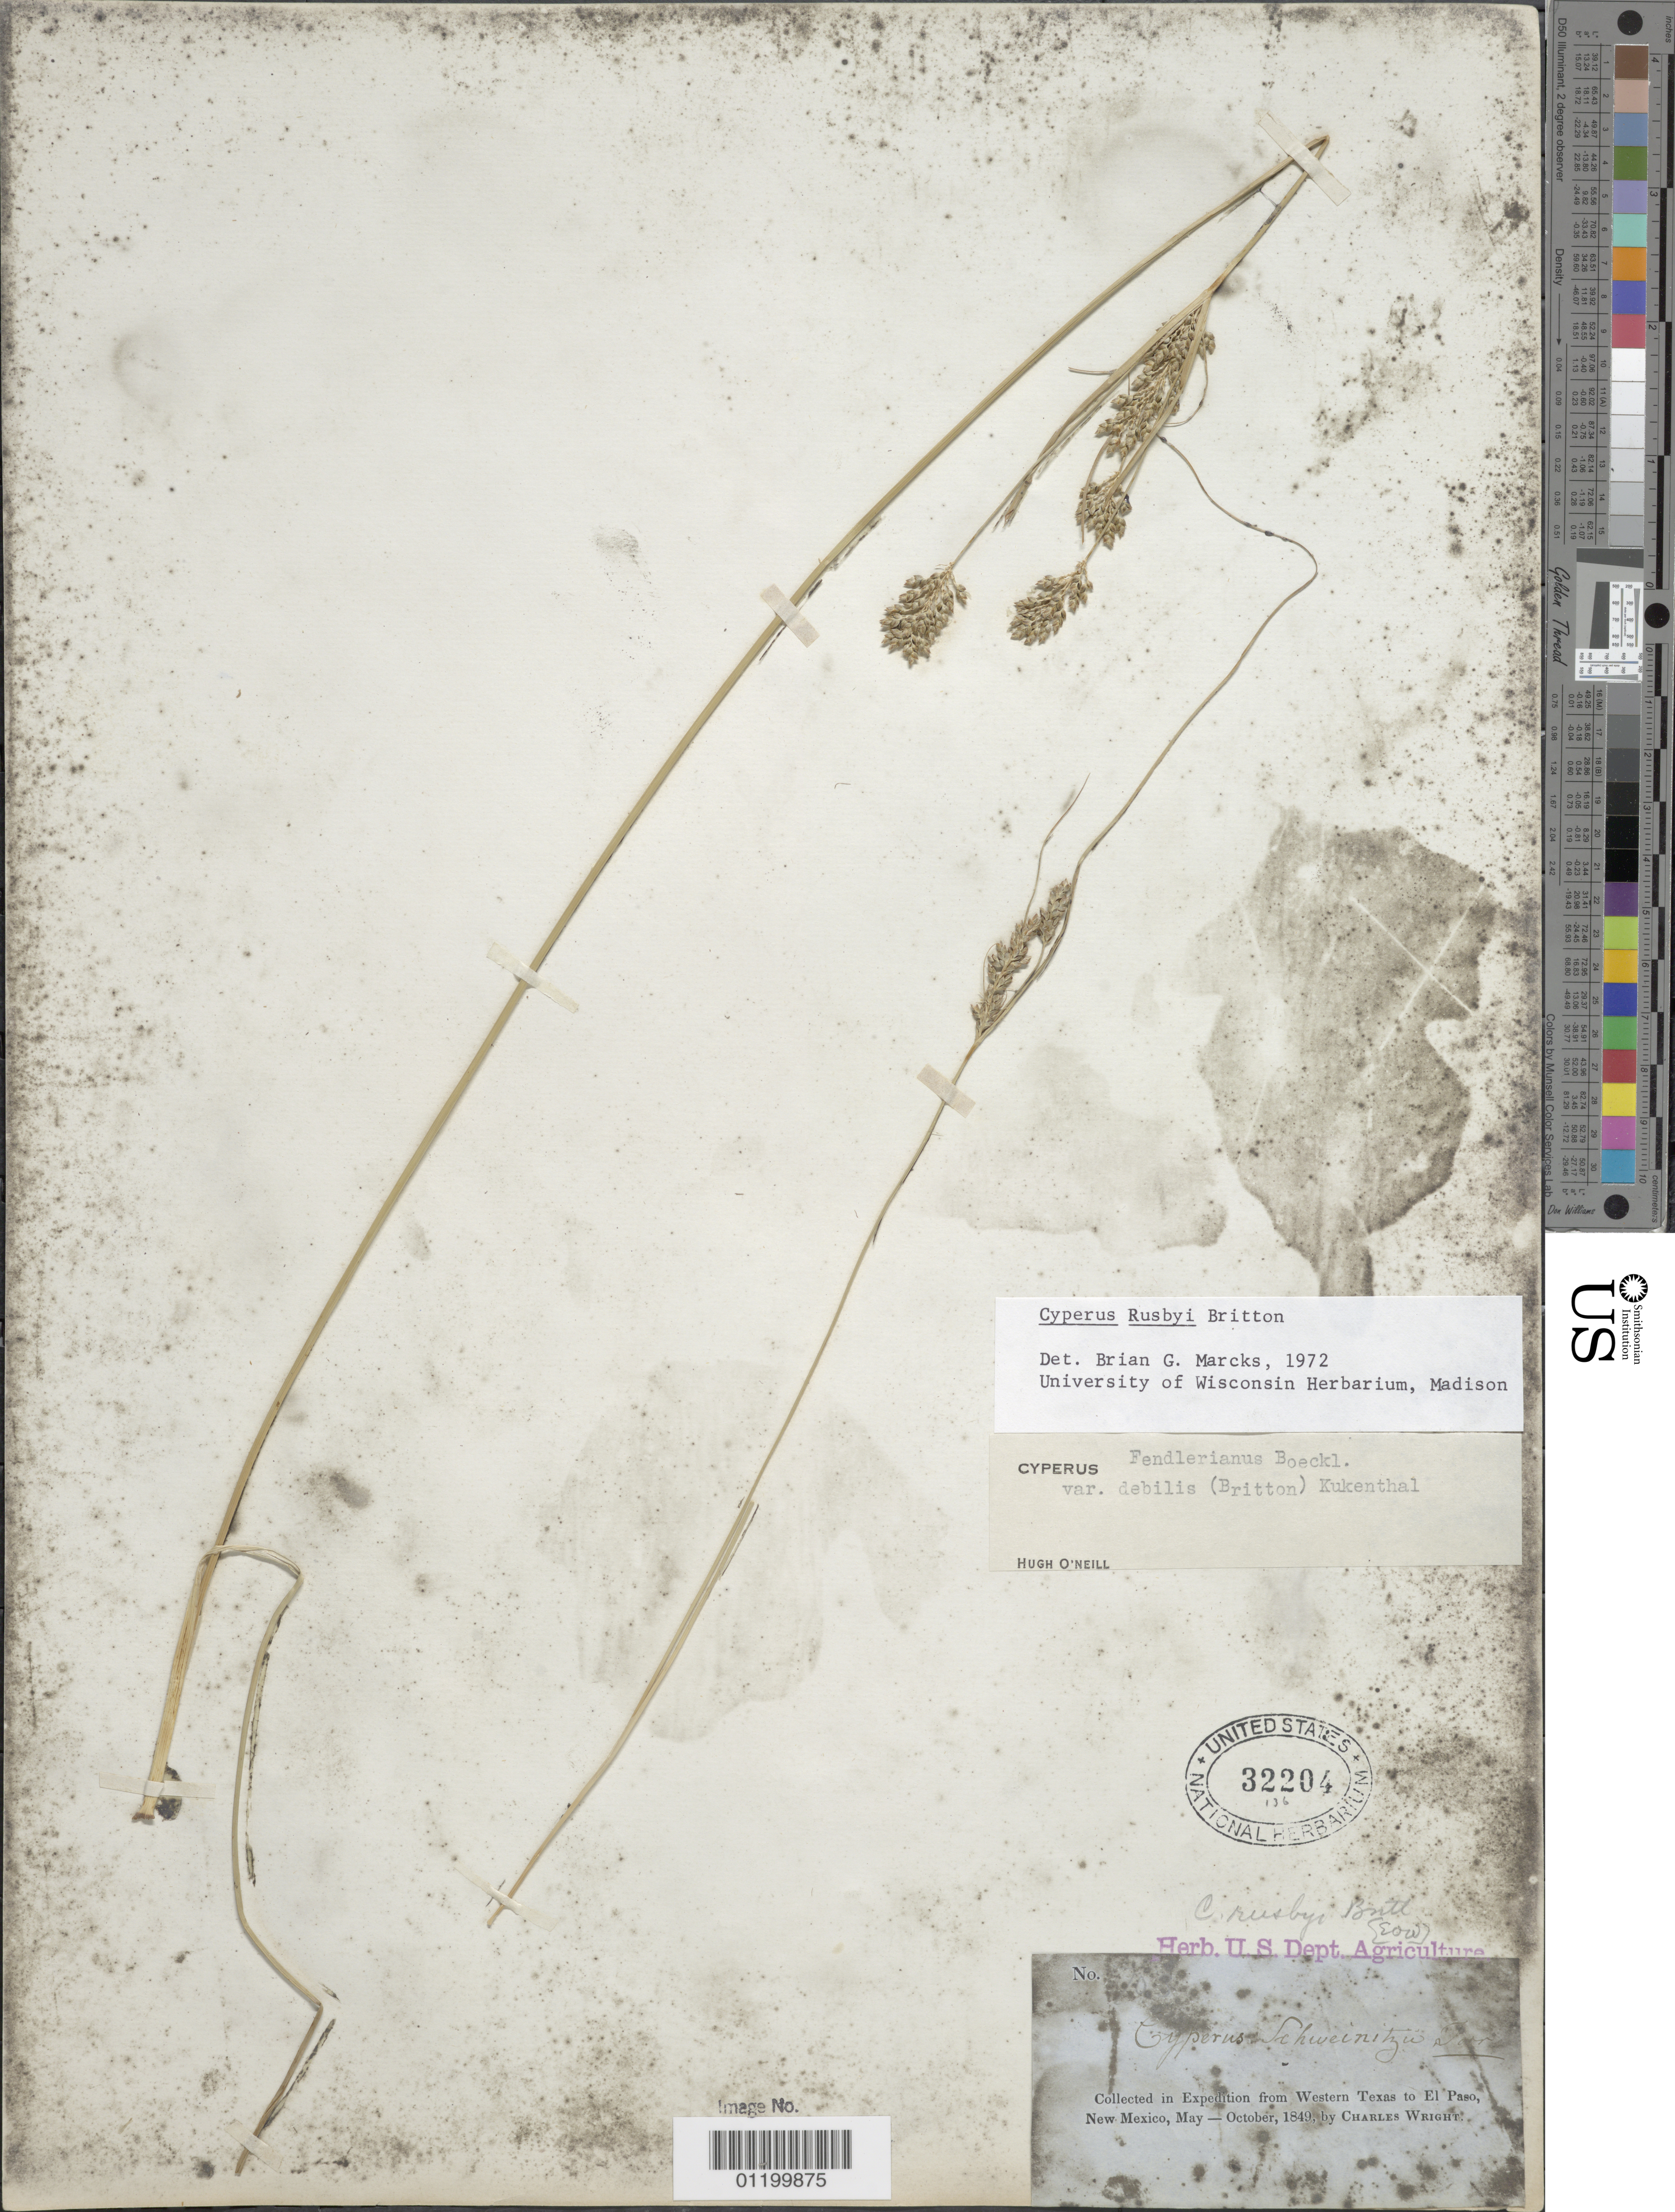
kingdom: Plantae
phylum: Tracheophyta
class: Liliopsida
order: Poales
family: Cyperaceae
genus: Cyperus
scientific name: Cyperus sphaerolepis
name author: Boeckeler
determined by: Strong, Mark T., (BOT), Smithsonian Institution - National Museum of Natural History (UNITED STATES)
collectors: C. Wright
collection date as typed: May 1849 to -- Oct 1849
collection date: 1849-05/1849-10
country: United States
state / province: New Mexico / Texas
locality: W Texas to El Paso, New Mexico.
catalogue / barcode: US 32204